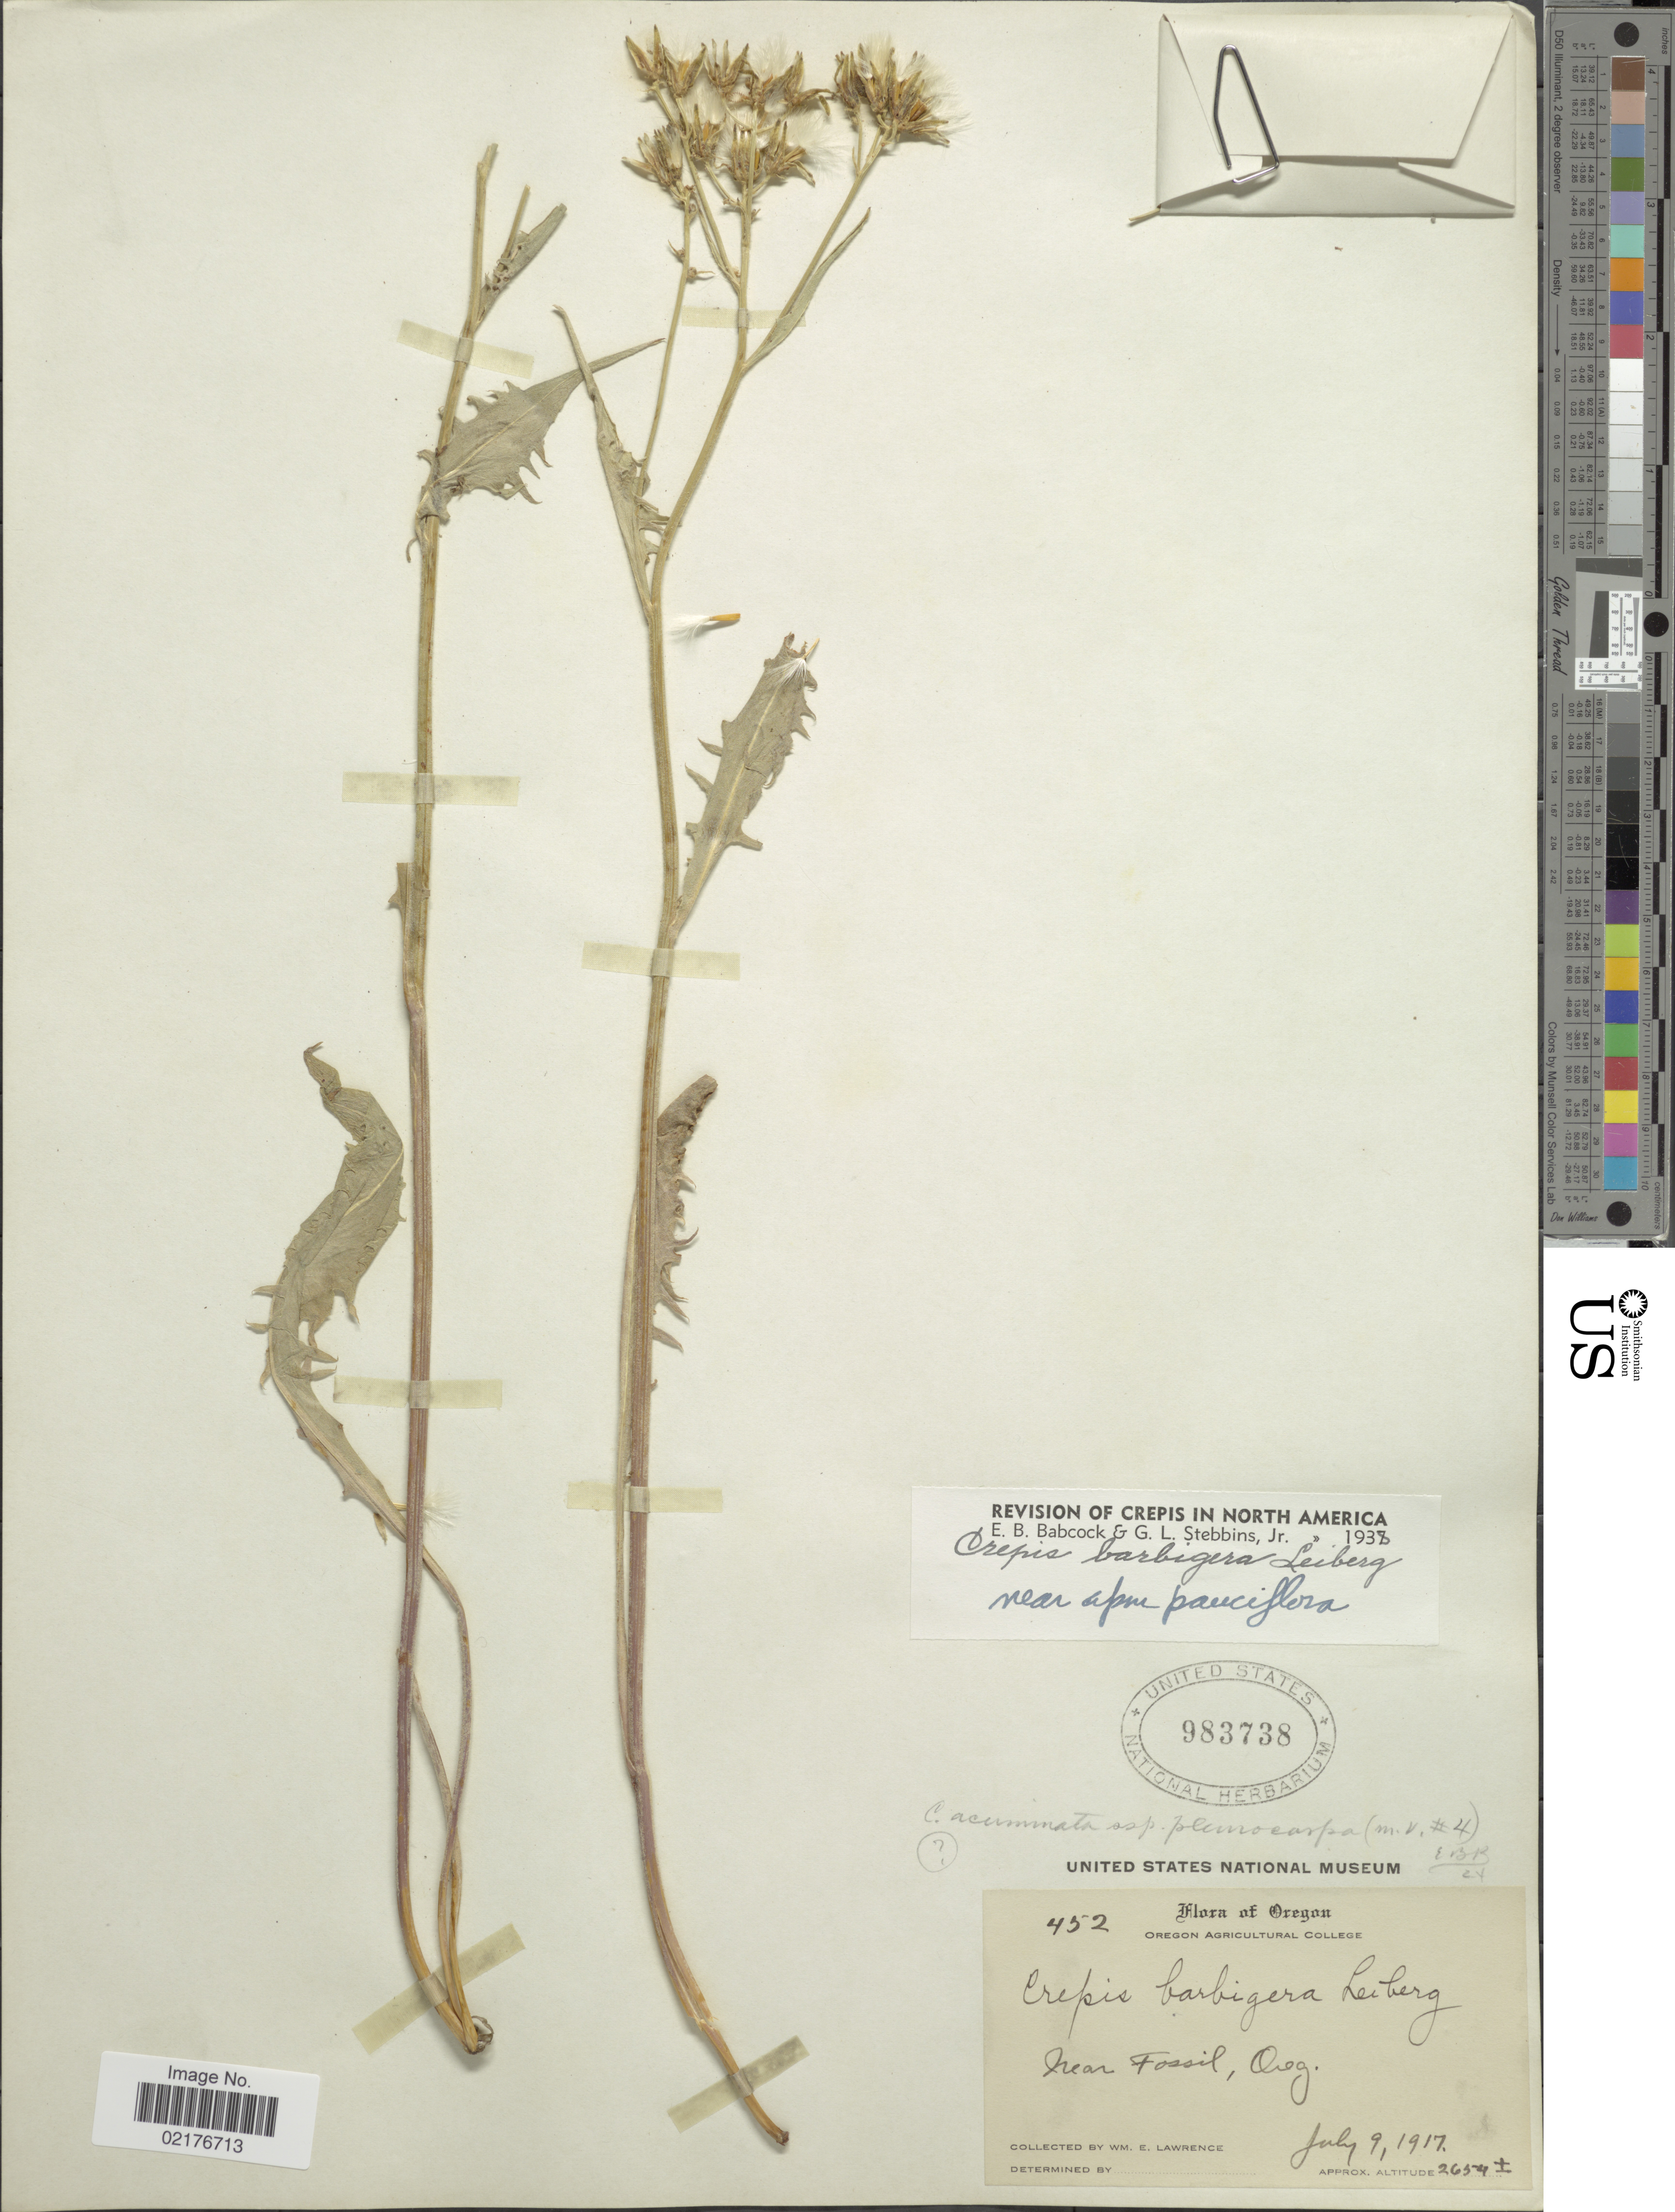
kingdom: Plantae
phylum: Tracheophyta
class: Magnoliopsida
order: Asterales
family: Asteraceae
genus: Crepis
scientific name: Crepis barbigera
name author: Leiberg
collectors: W. Lawrence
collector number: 452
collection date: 1917-07-09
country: United States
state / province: Oregon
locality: Near Fossil, Oreg.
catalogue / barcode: US 983738